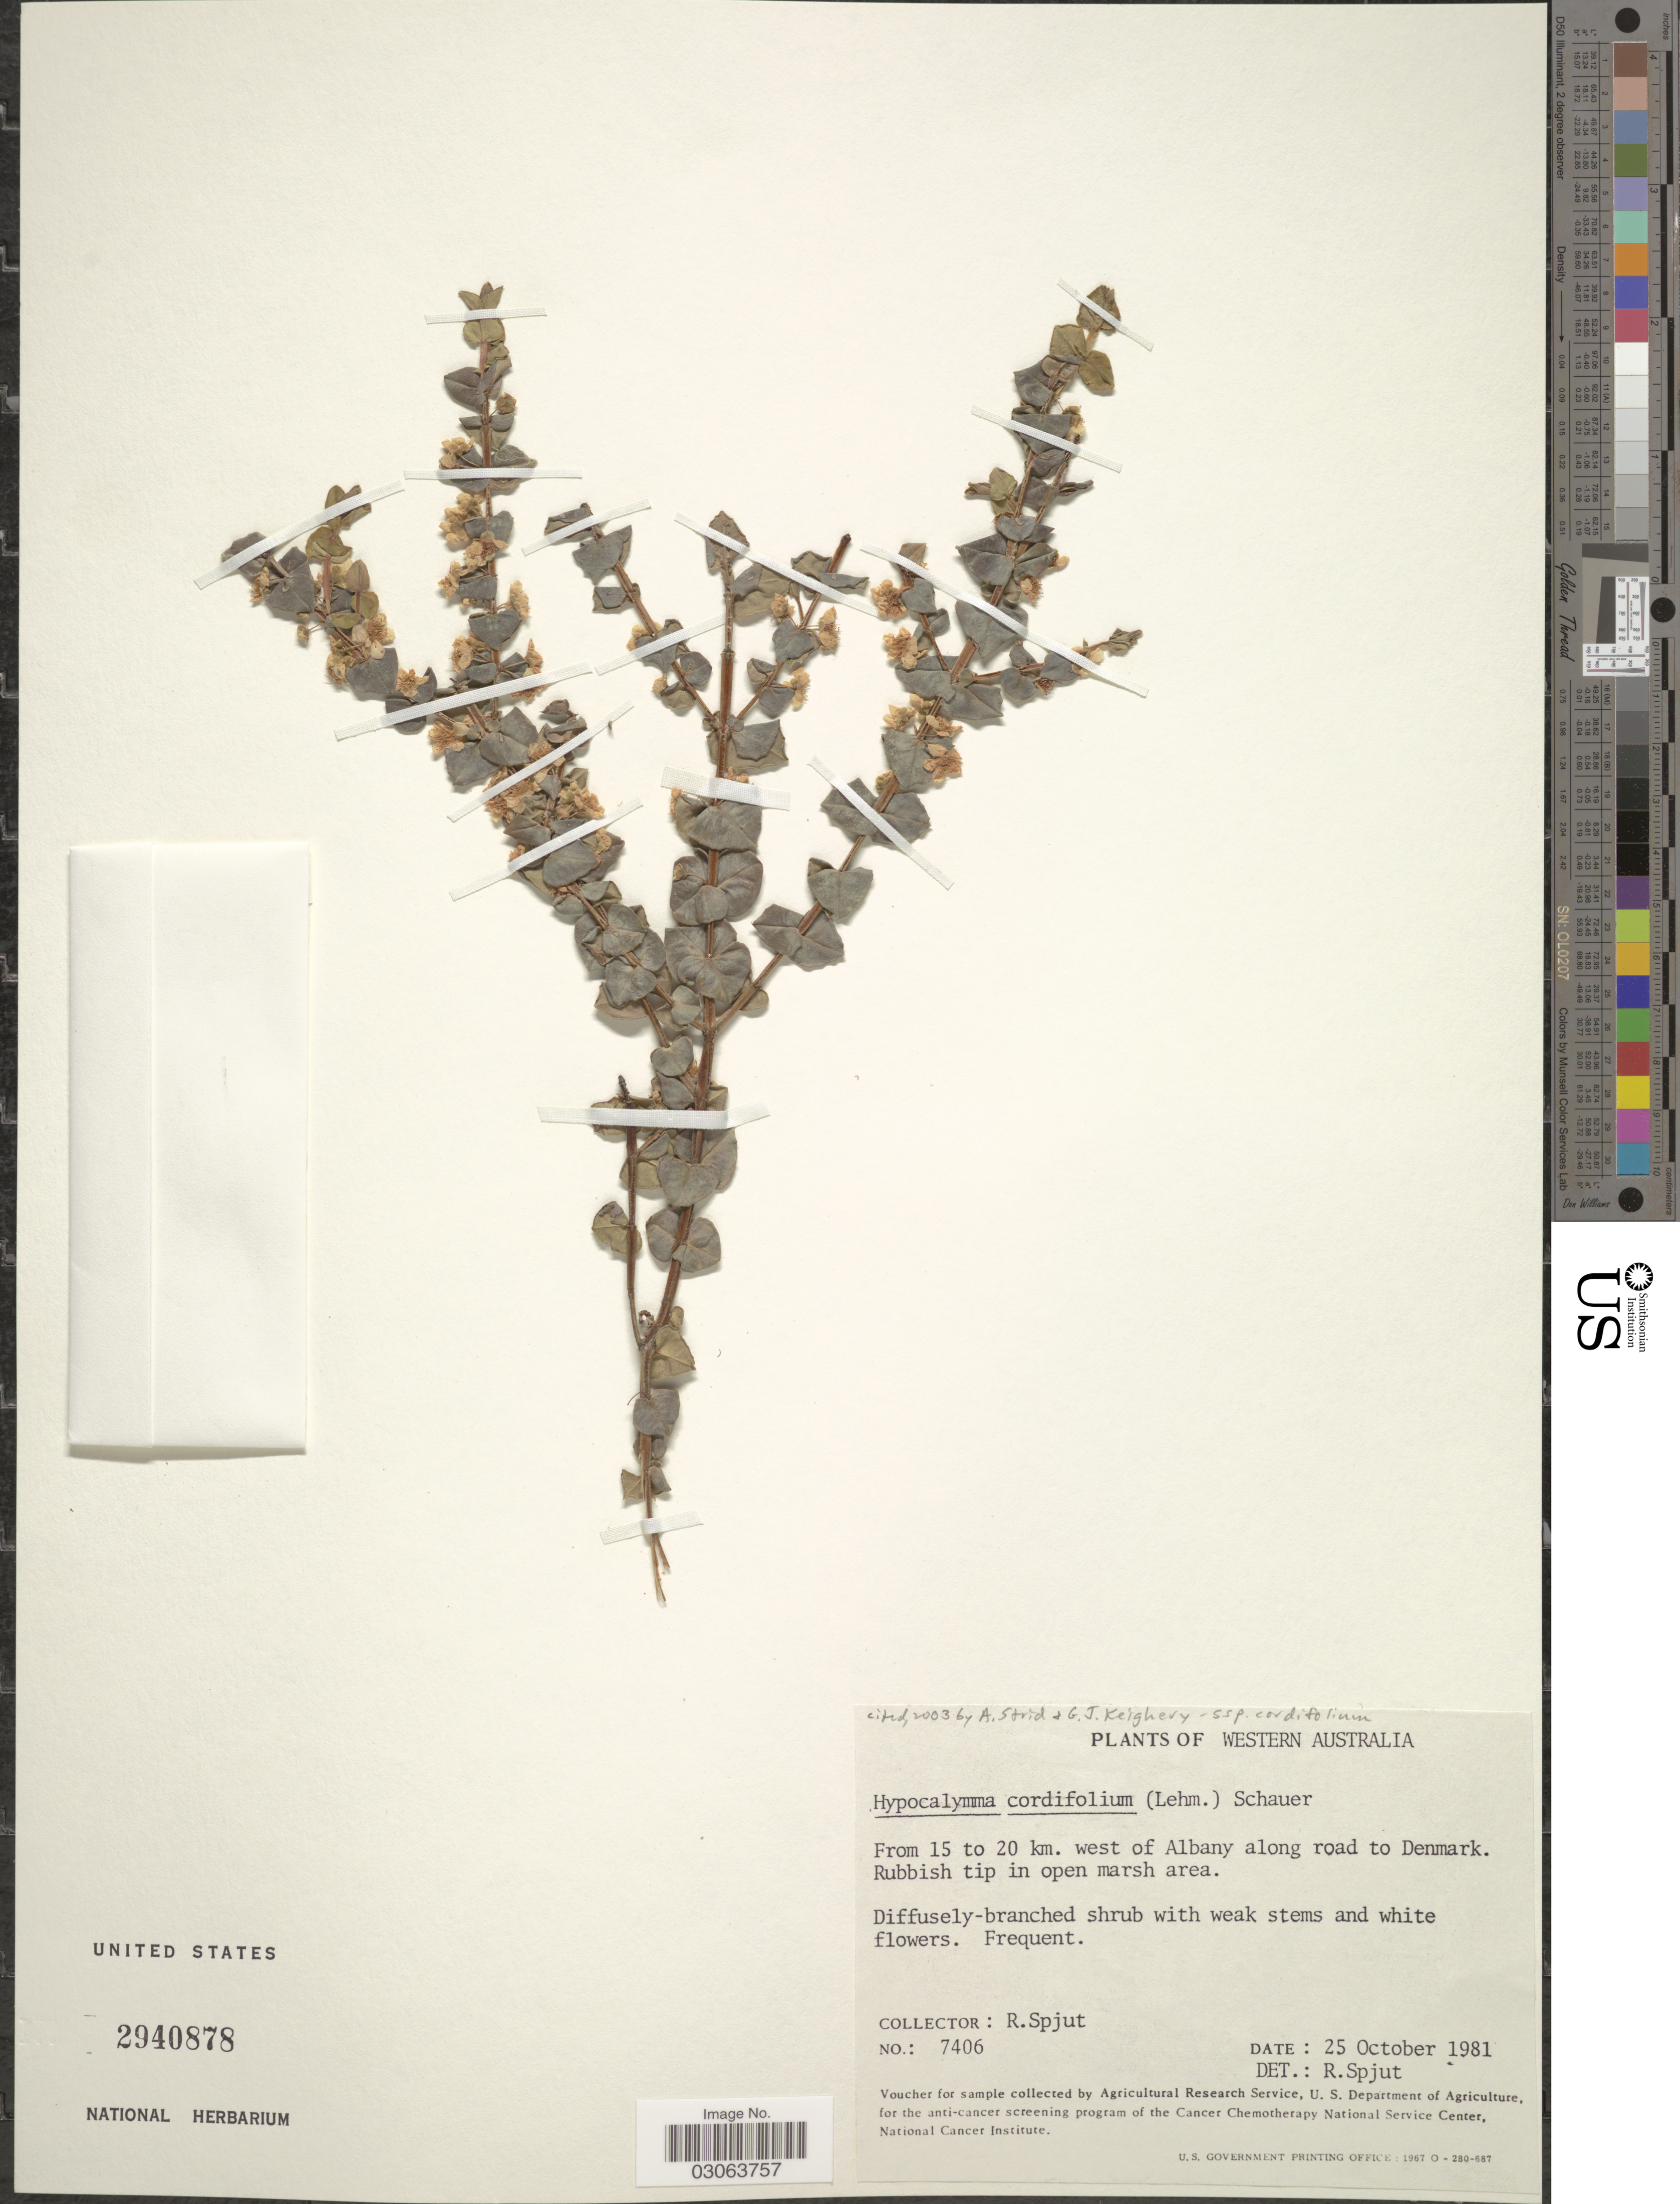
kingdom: Plantae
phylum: Tracheophyta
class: Magnoliopsida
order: Myrtales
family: Myrtaceae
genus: Hypocalymma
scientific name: Hypocalymma cordifolium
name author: Schauer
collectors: R. Spjut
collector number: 7406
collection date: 1981-10-25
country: Australia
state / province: Western Australia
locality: From 15 to 20 km. west of Albany along road to Denmark.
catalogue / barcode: US 2940878